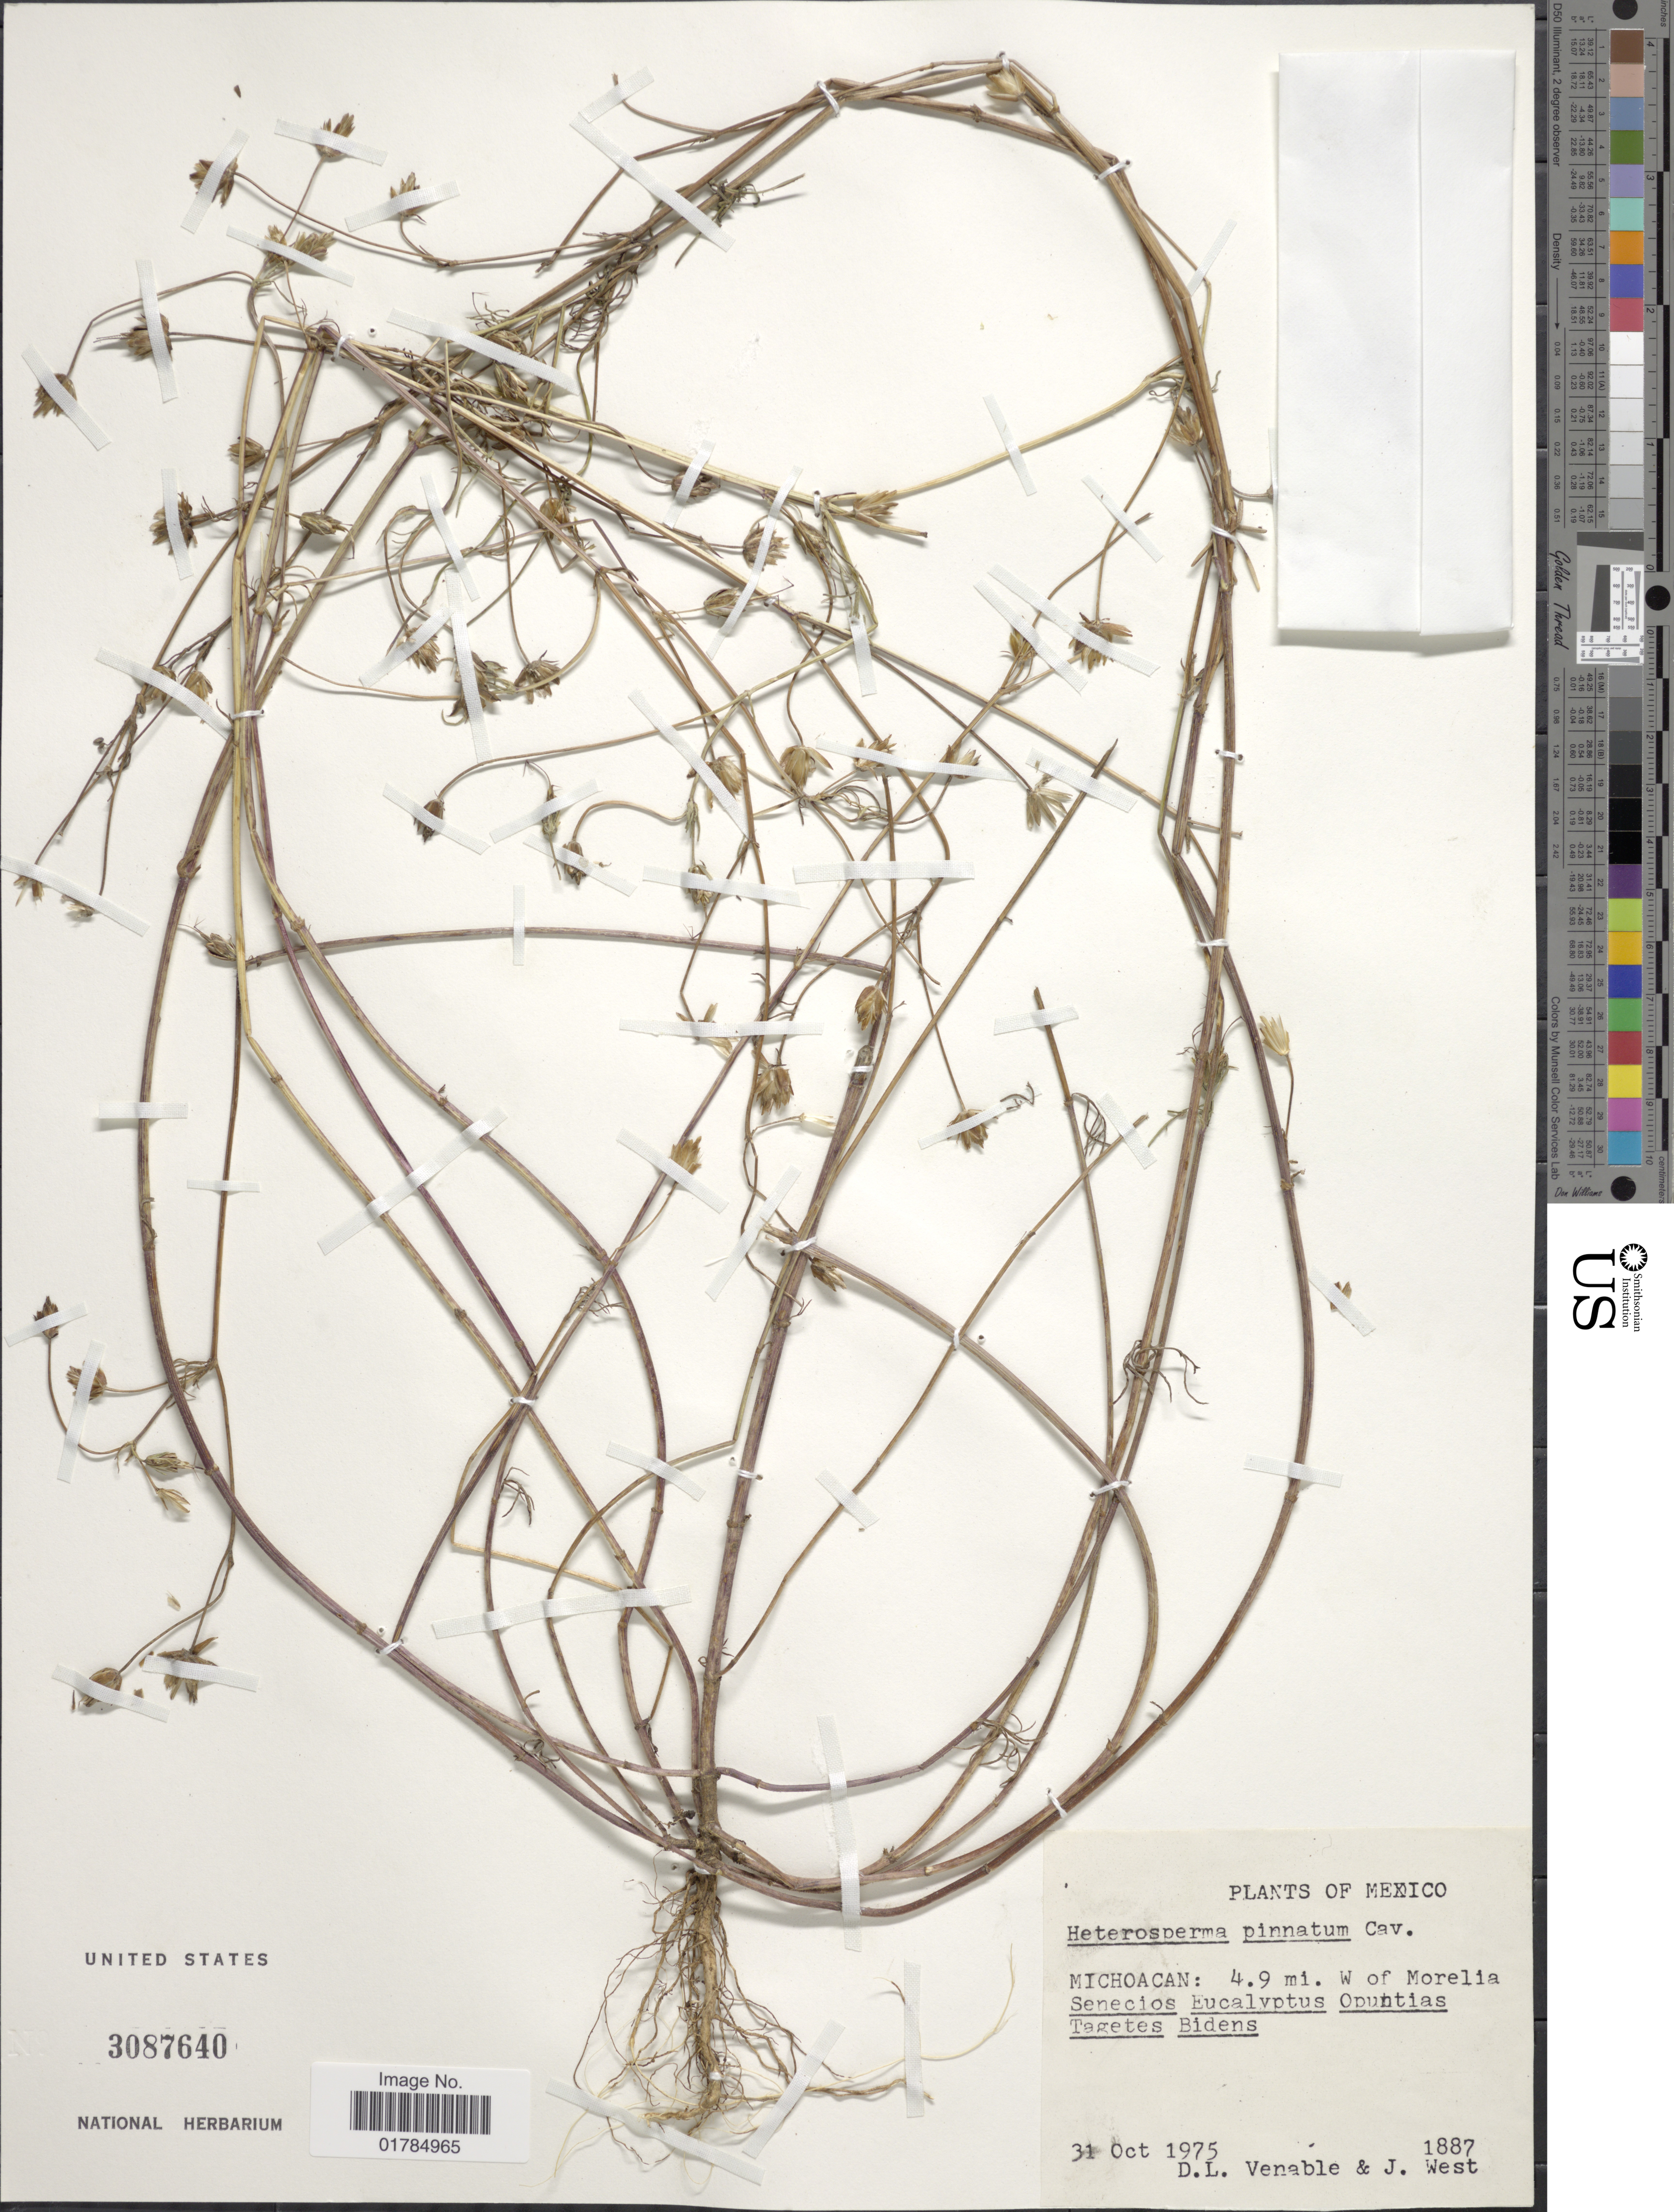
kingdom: Plantae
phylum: Tracheophyta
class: Magnoliopsida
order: Asterales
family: Asteraceae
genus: Heterosperma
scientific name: Heterosperma pinnatum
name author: Cav.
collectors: D. Venable & J. West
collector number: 1887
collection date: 1975-10-31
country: Mexico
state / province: Michoacán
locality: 4.9 mi. W of Morelia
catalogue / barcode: US 3087640